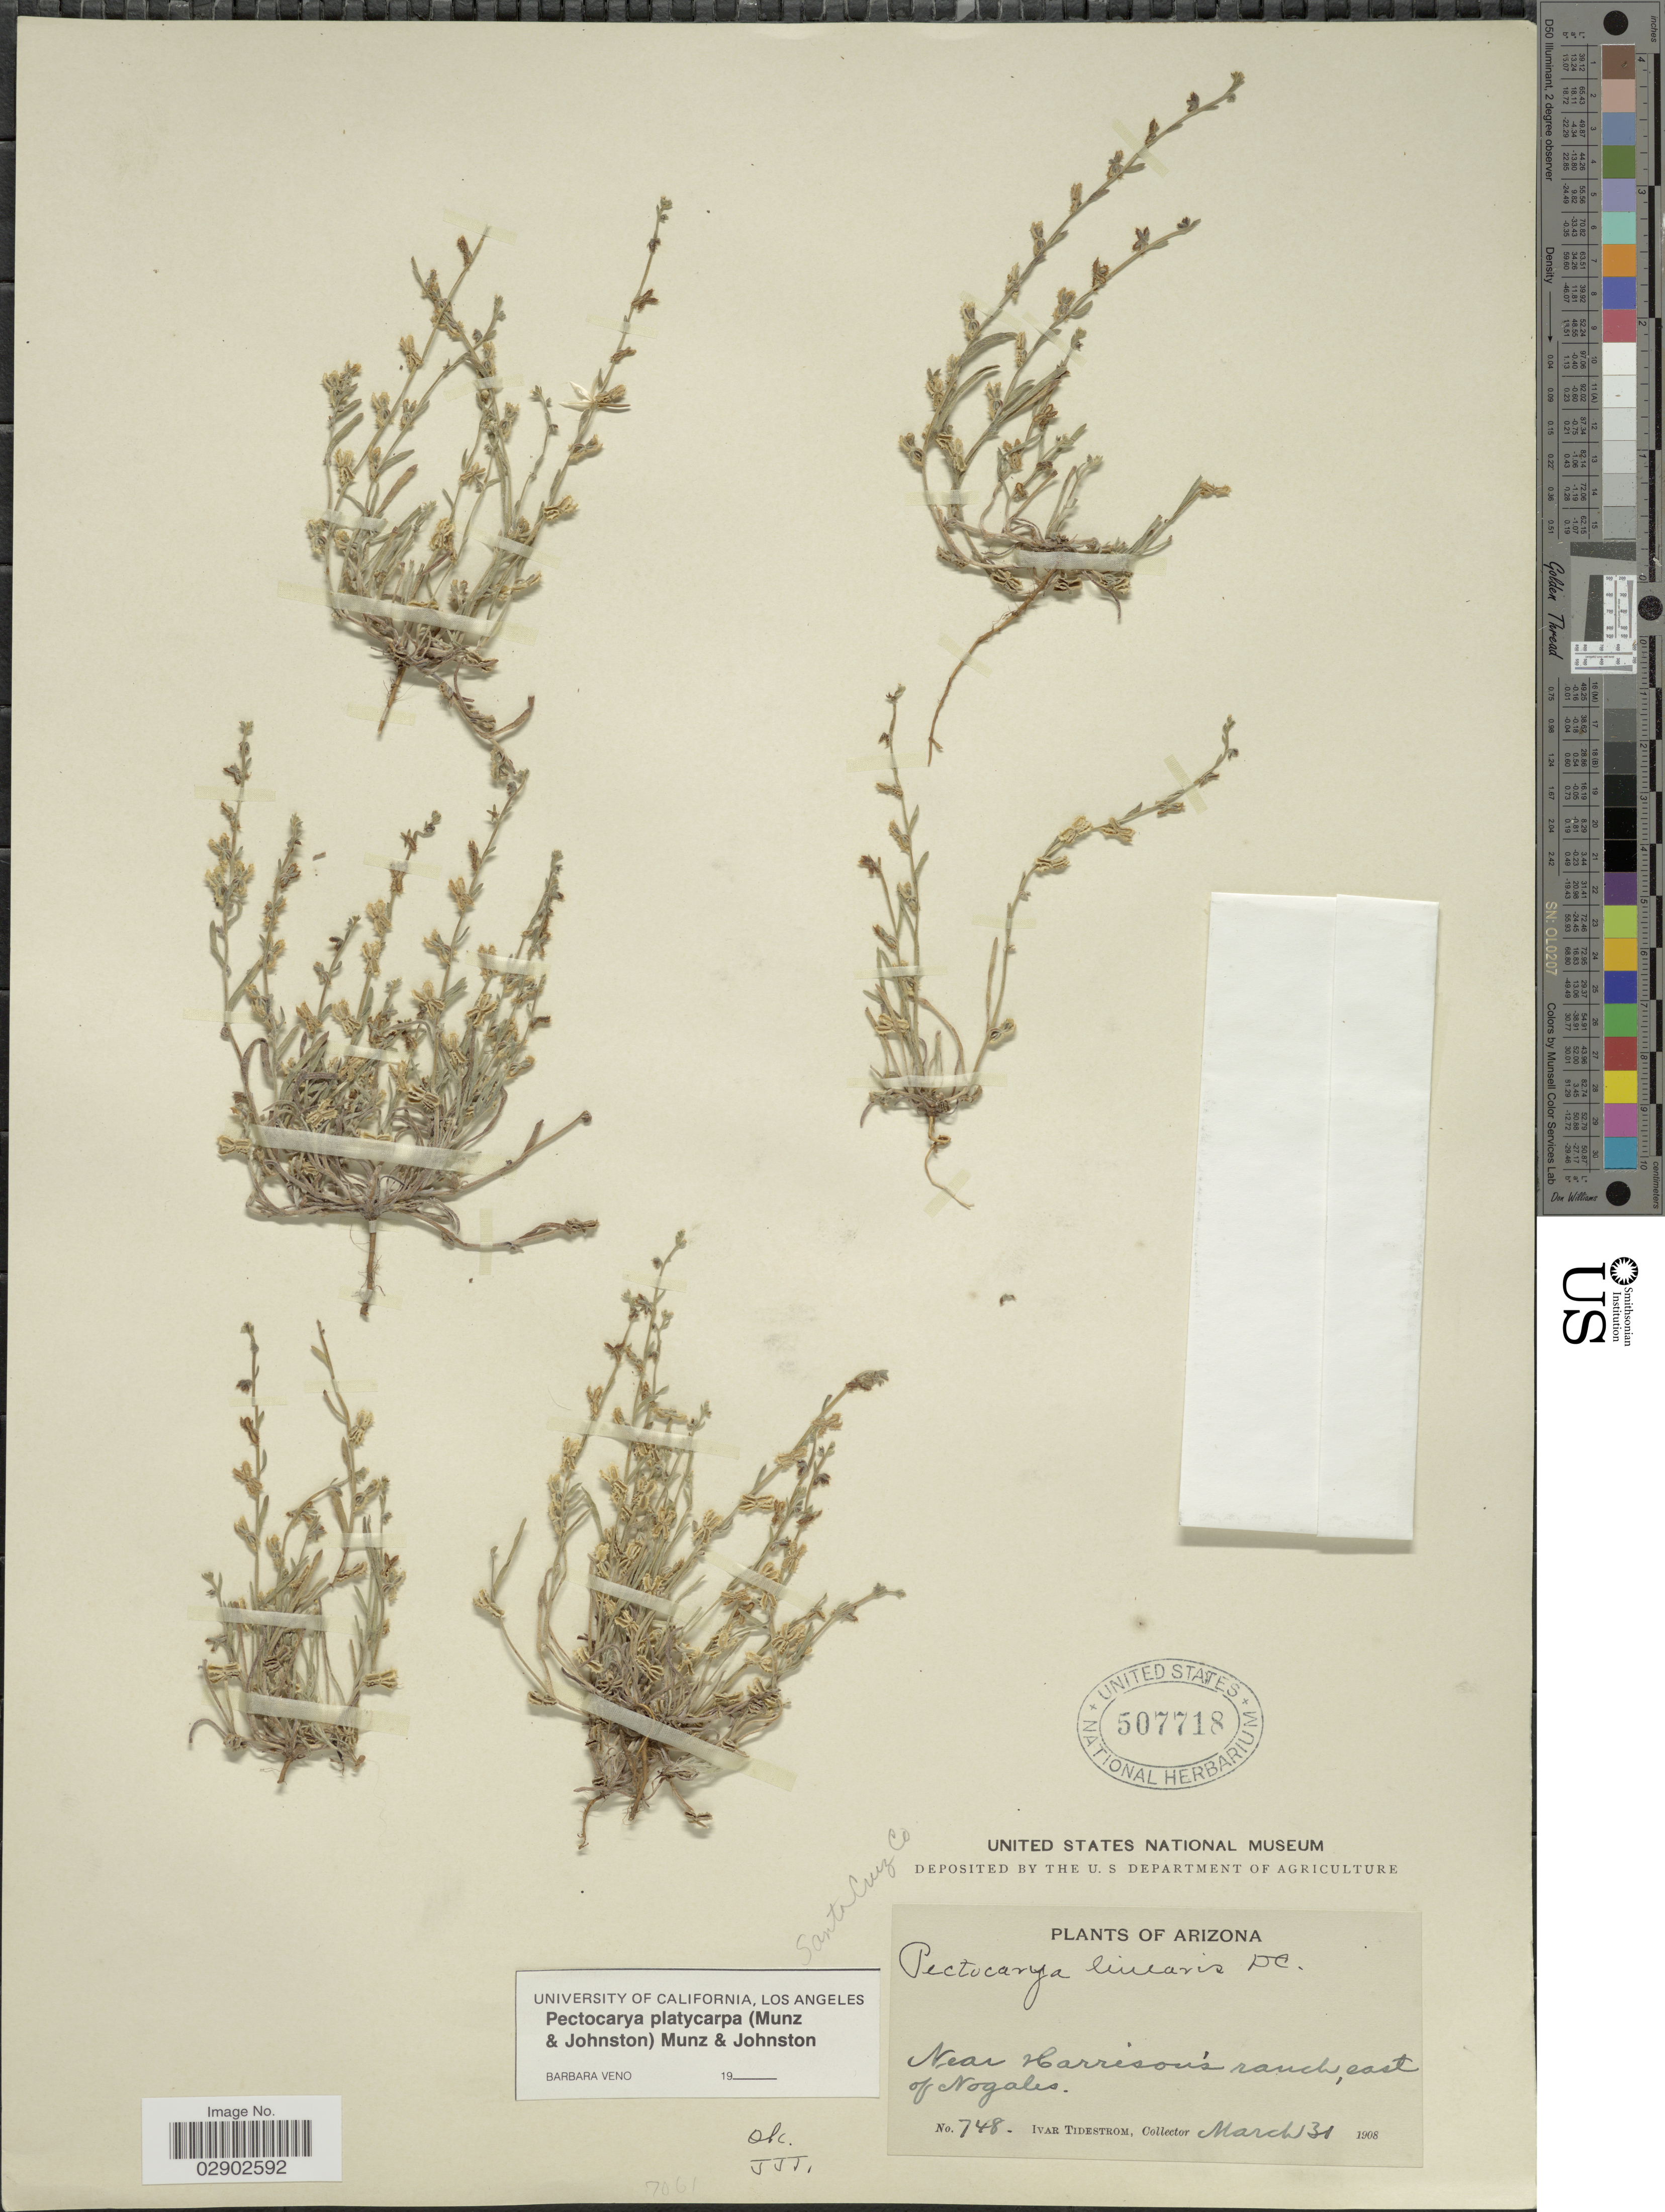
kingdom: Plantae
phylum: Tracheophyta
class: Magnoliopsida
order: Boraginales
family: Boraginaceae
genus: Pectocarya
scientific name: Pectocarya linearis var. platycarpa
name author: (Munz & I.M. Johnst.) Cronq.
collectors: I. F. Tidestrom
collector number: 748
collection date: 1908-03-31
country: United States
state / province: Arizona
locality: Near Harrison's ranch, east of Nogales. Santa Cruz Co.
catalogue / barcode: US 507718